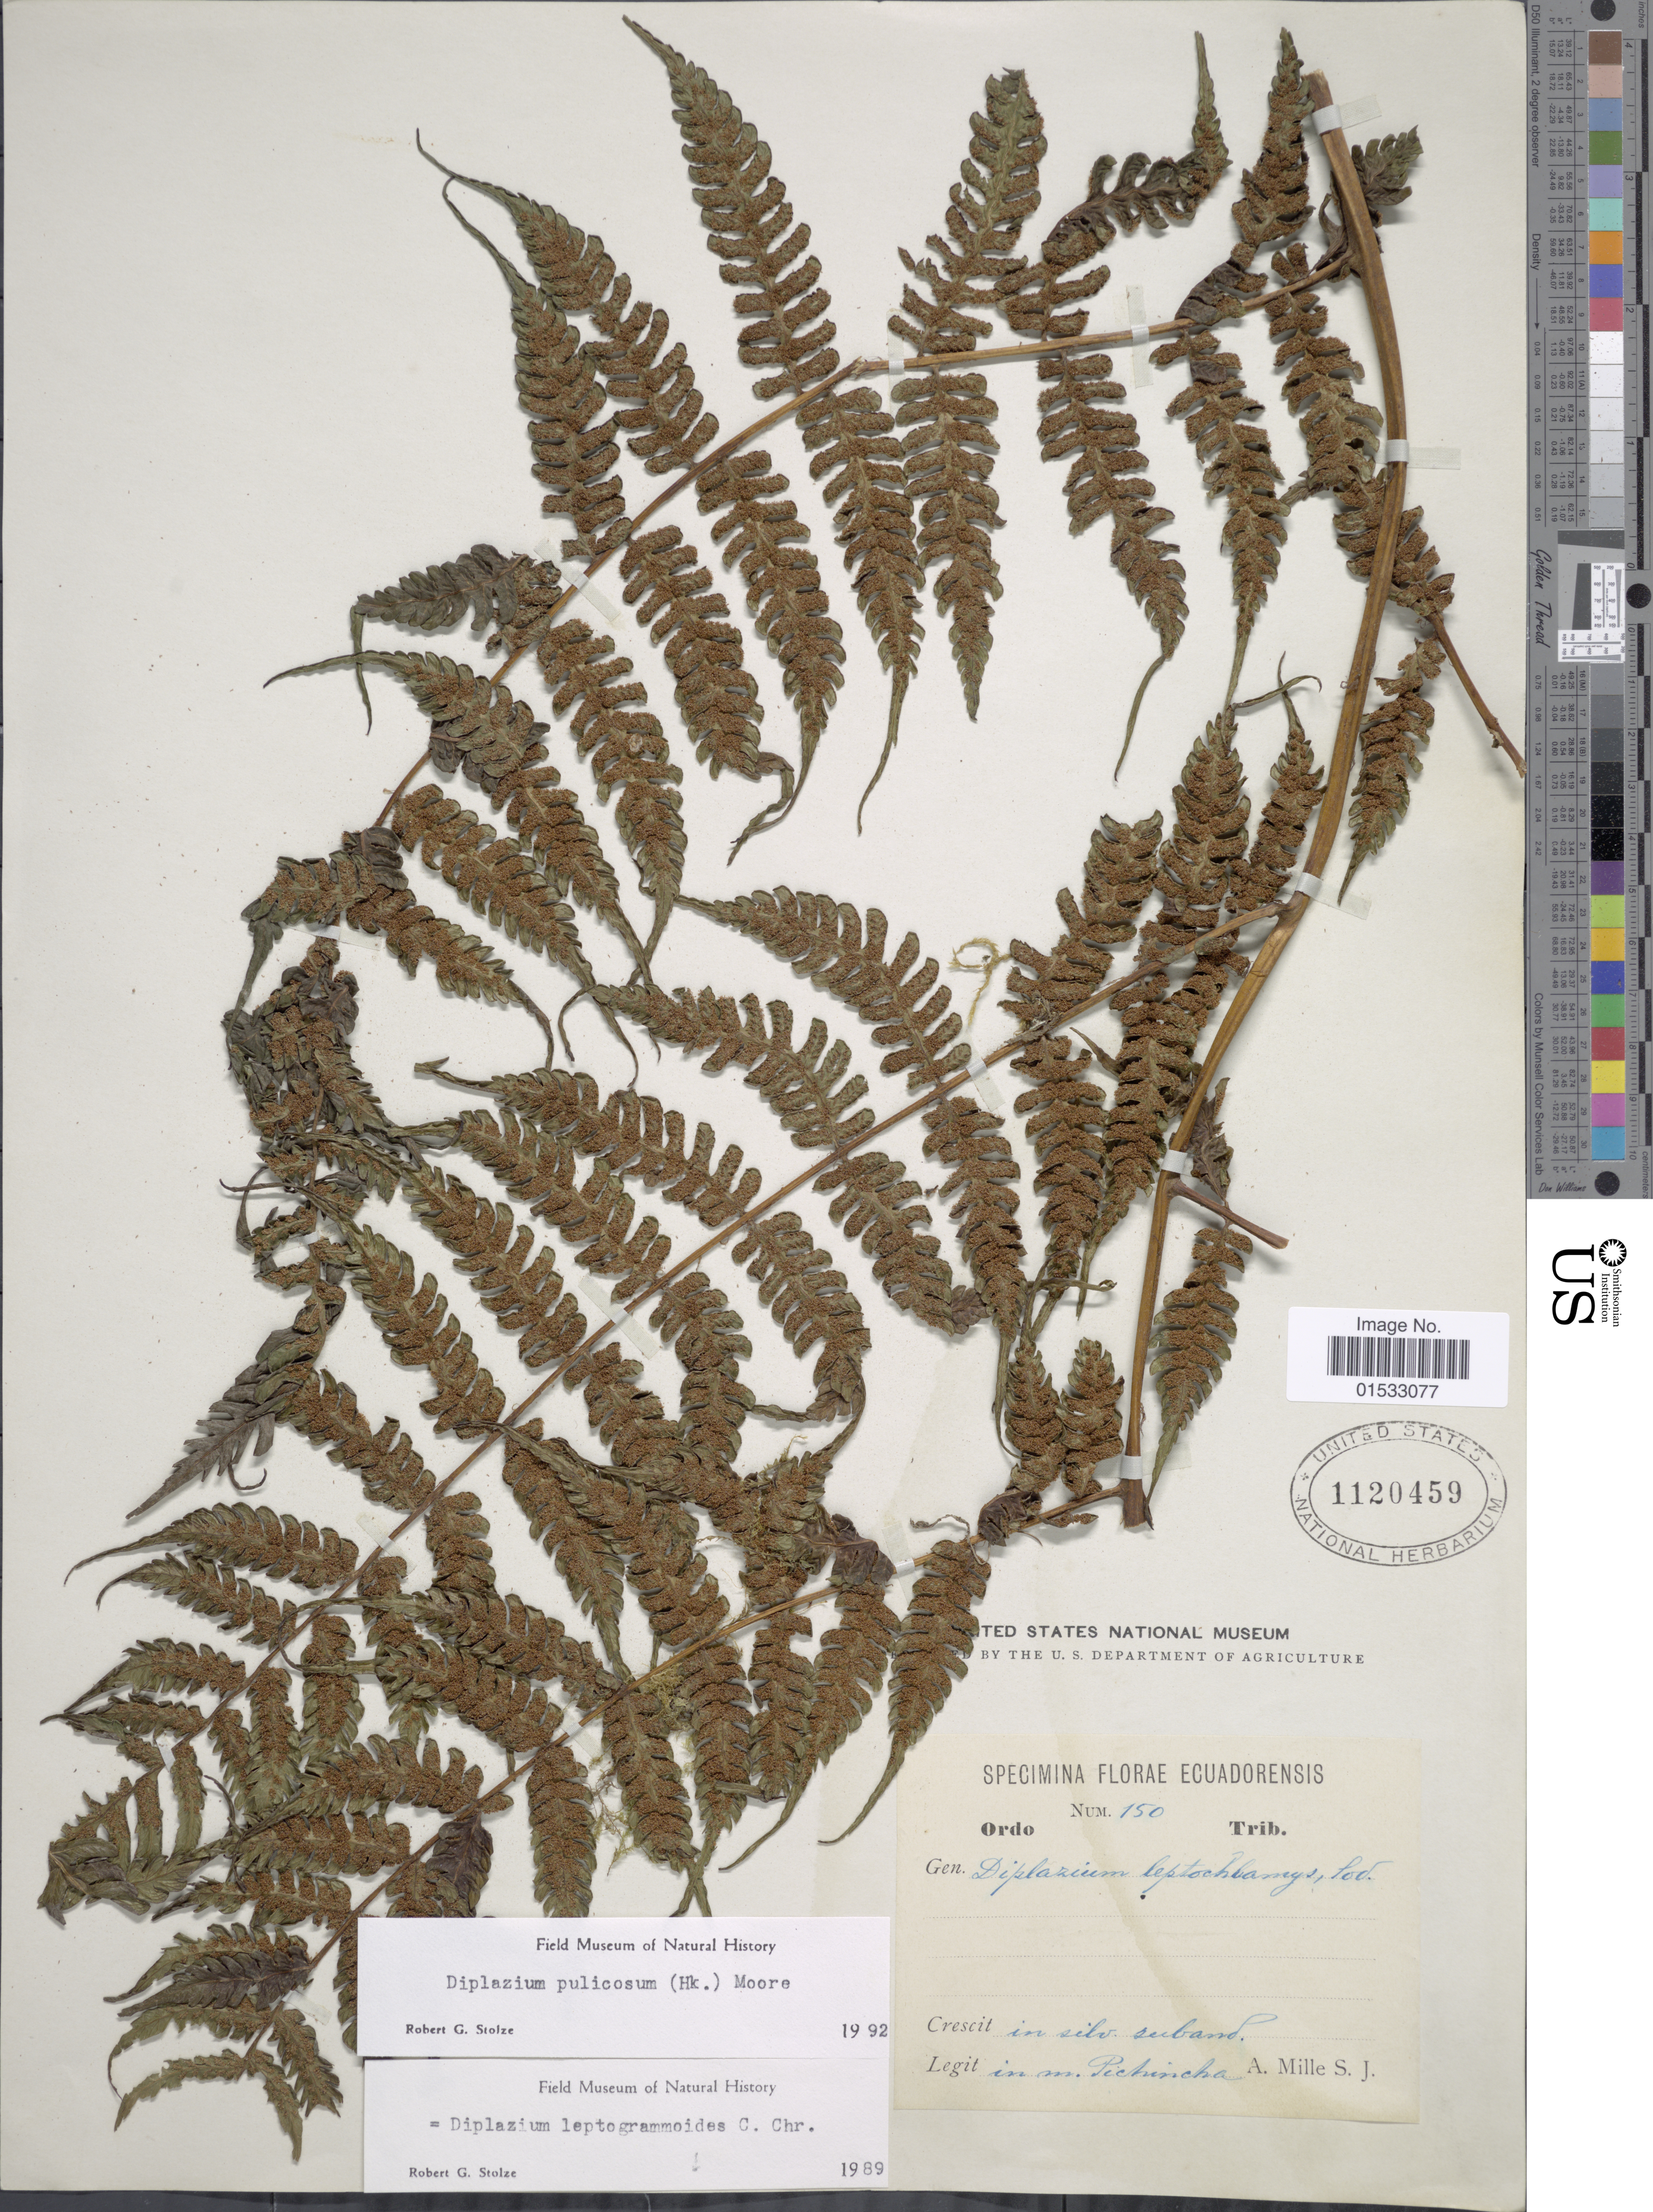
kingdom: Plantae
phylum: Tracheophyta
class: Polypodiopsida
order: Polypodiales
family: Athyriaceae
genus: Diplazium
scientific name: Diplazium pulicosum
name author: (Hook.) T. Moore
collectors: A. Mille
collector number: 150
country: Ecuador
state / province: Pichincha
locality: In m. Pichincha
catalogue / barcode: US 1120459